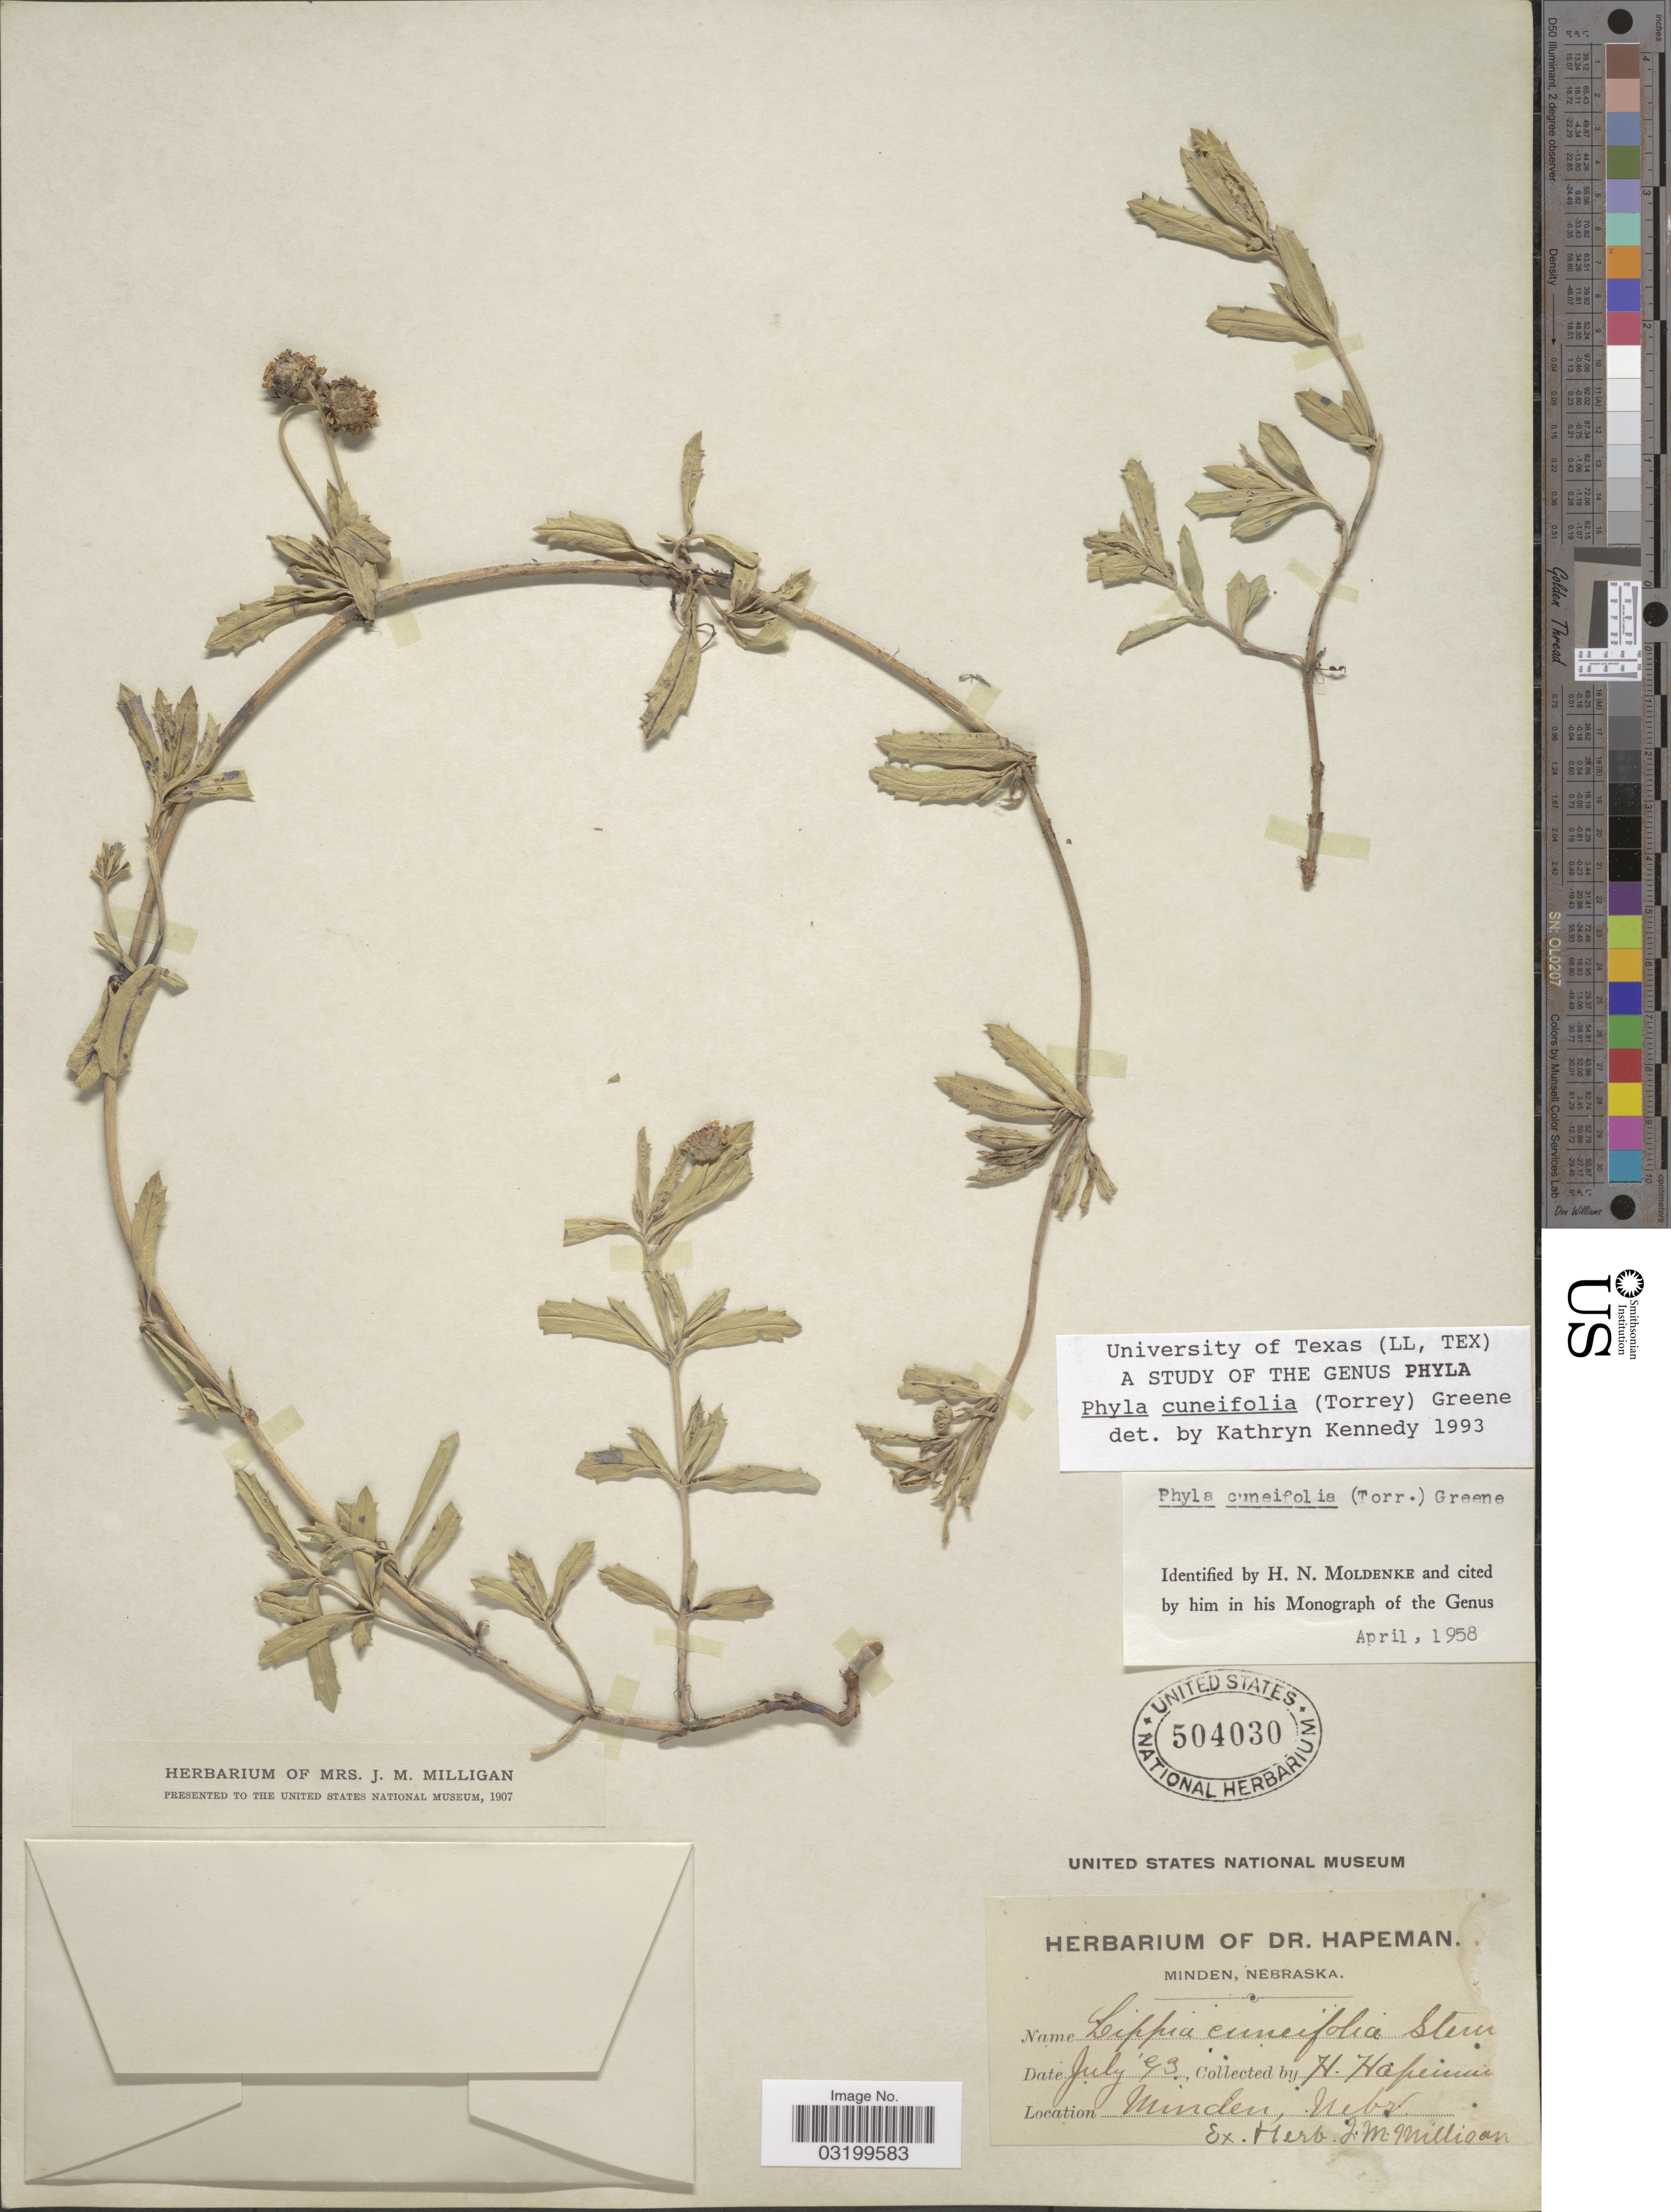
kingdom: Plantae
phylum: Tracheophyta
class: Magnoliopsida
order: Lamiales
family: Verbenaceae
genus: Phyla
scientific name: Phyla cuneifolia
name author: (Torr.) Greene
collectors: H. Hapeman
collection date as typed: Transcribed d/m/y: /7/93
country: United States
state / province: Nebraska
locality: Minden.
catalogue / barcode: US 504030